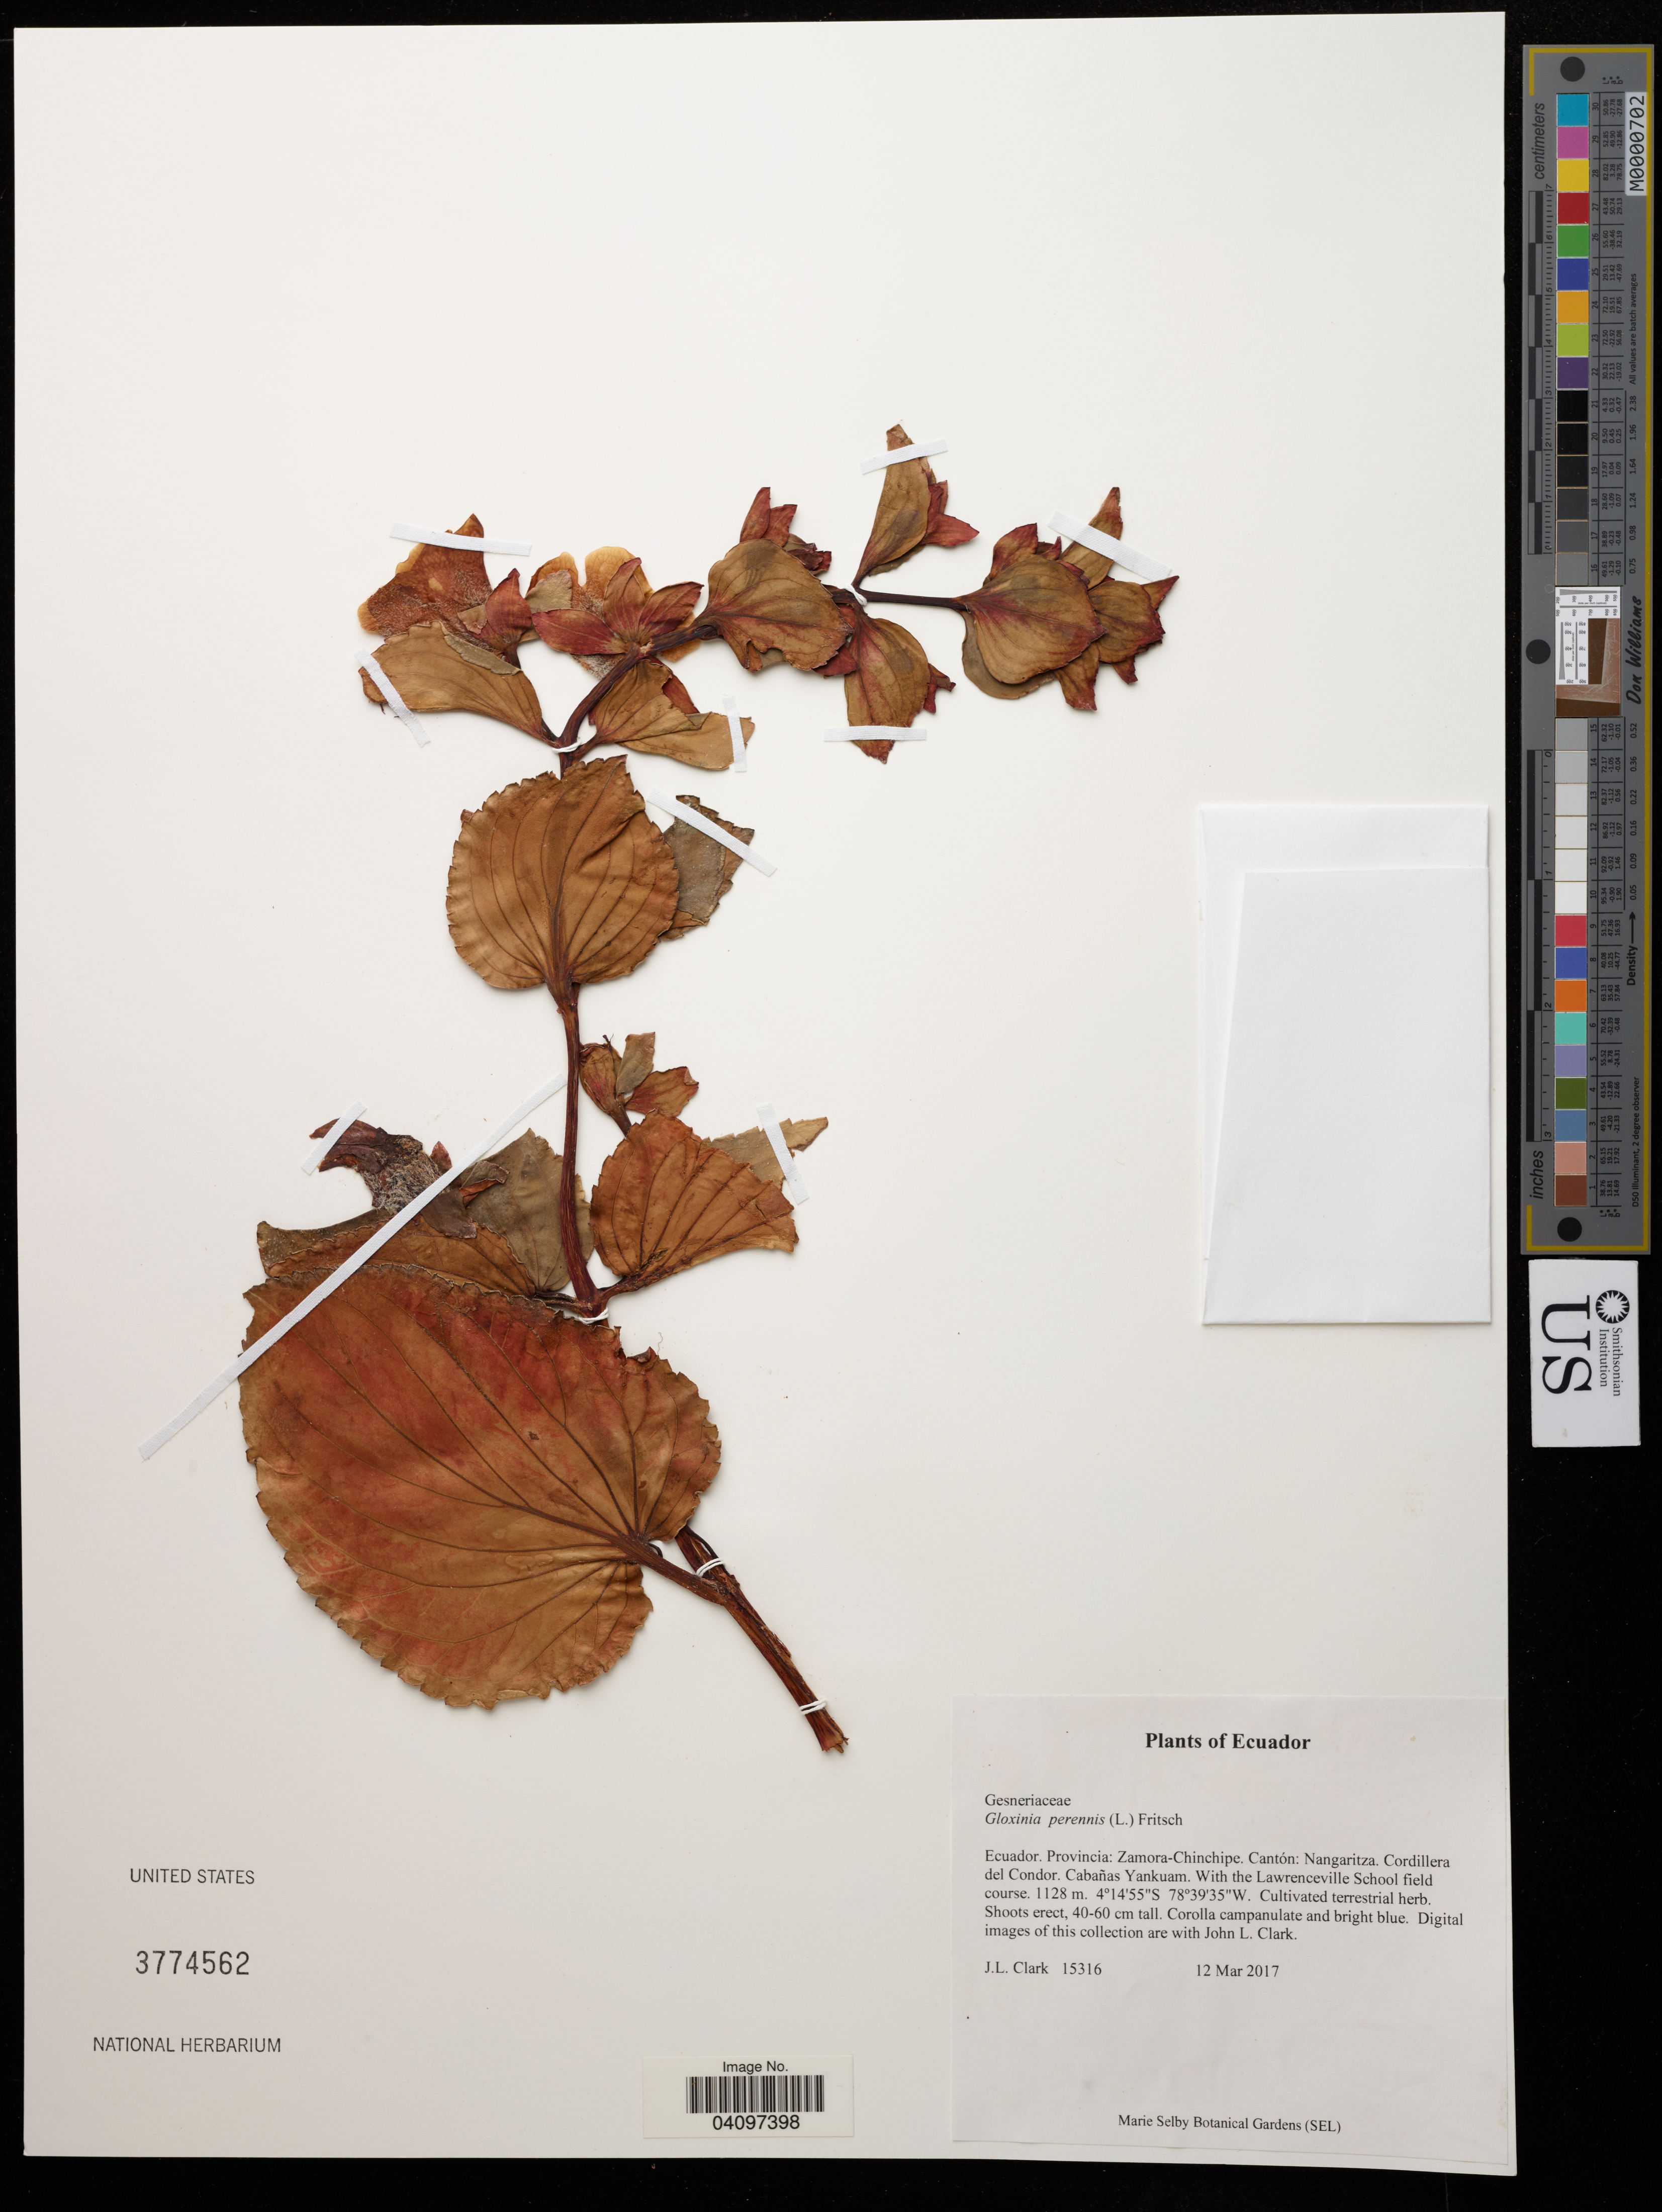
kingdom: Plantae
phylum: Tracheophyta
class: Magnoliopsida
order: Lamiales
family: Gesneriaceae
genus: Gloxinia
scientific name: Gloxinia perennis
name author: (L.) Fritsch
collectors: J. Clark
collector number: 15316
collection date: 2017-03-12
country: Ecuador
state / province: Zamora-Chinchipe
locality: Cantón: Nangaritza. Cordillera del Condor. Cabañas Yankuam. With the Lawrenceville School field course.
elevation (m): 1128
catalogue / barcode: US 3774562